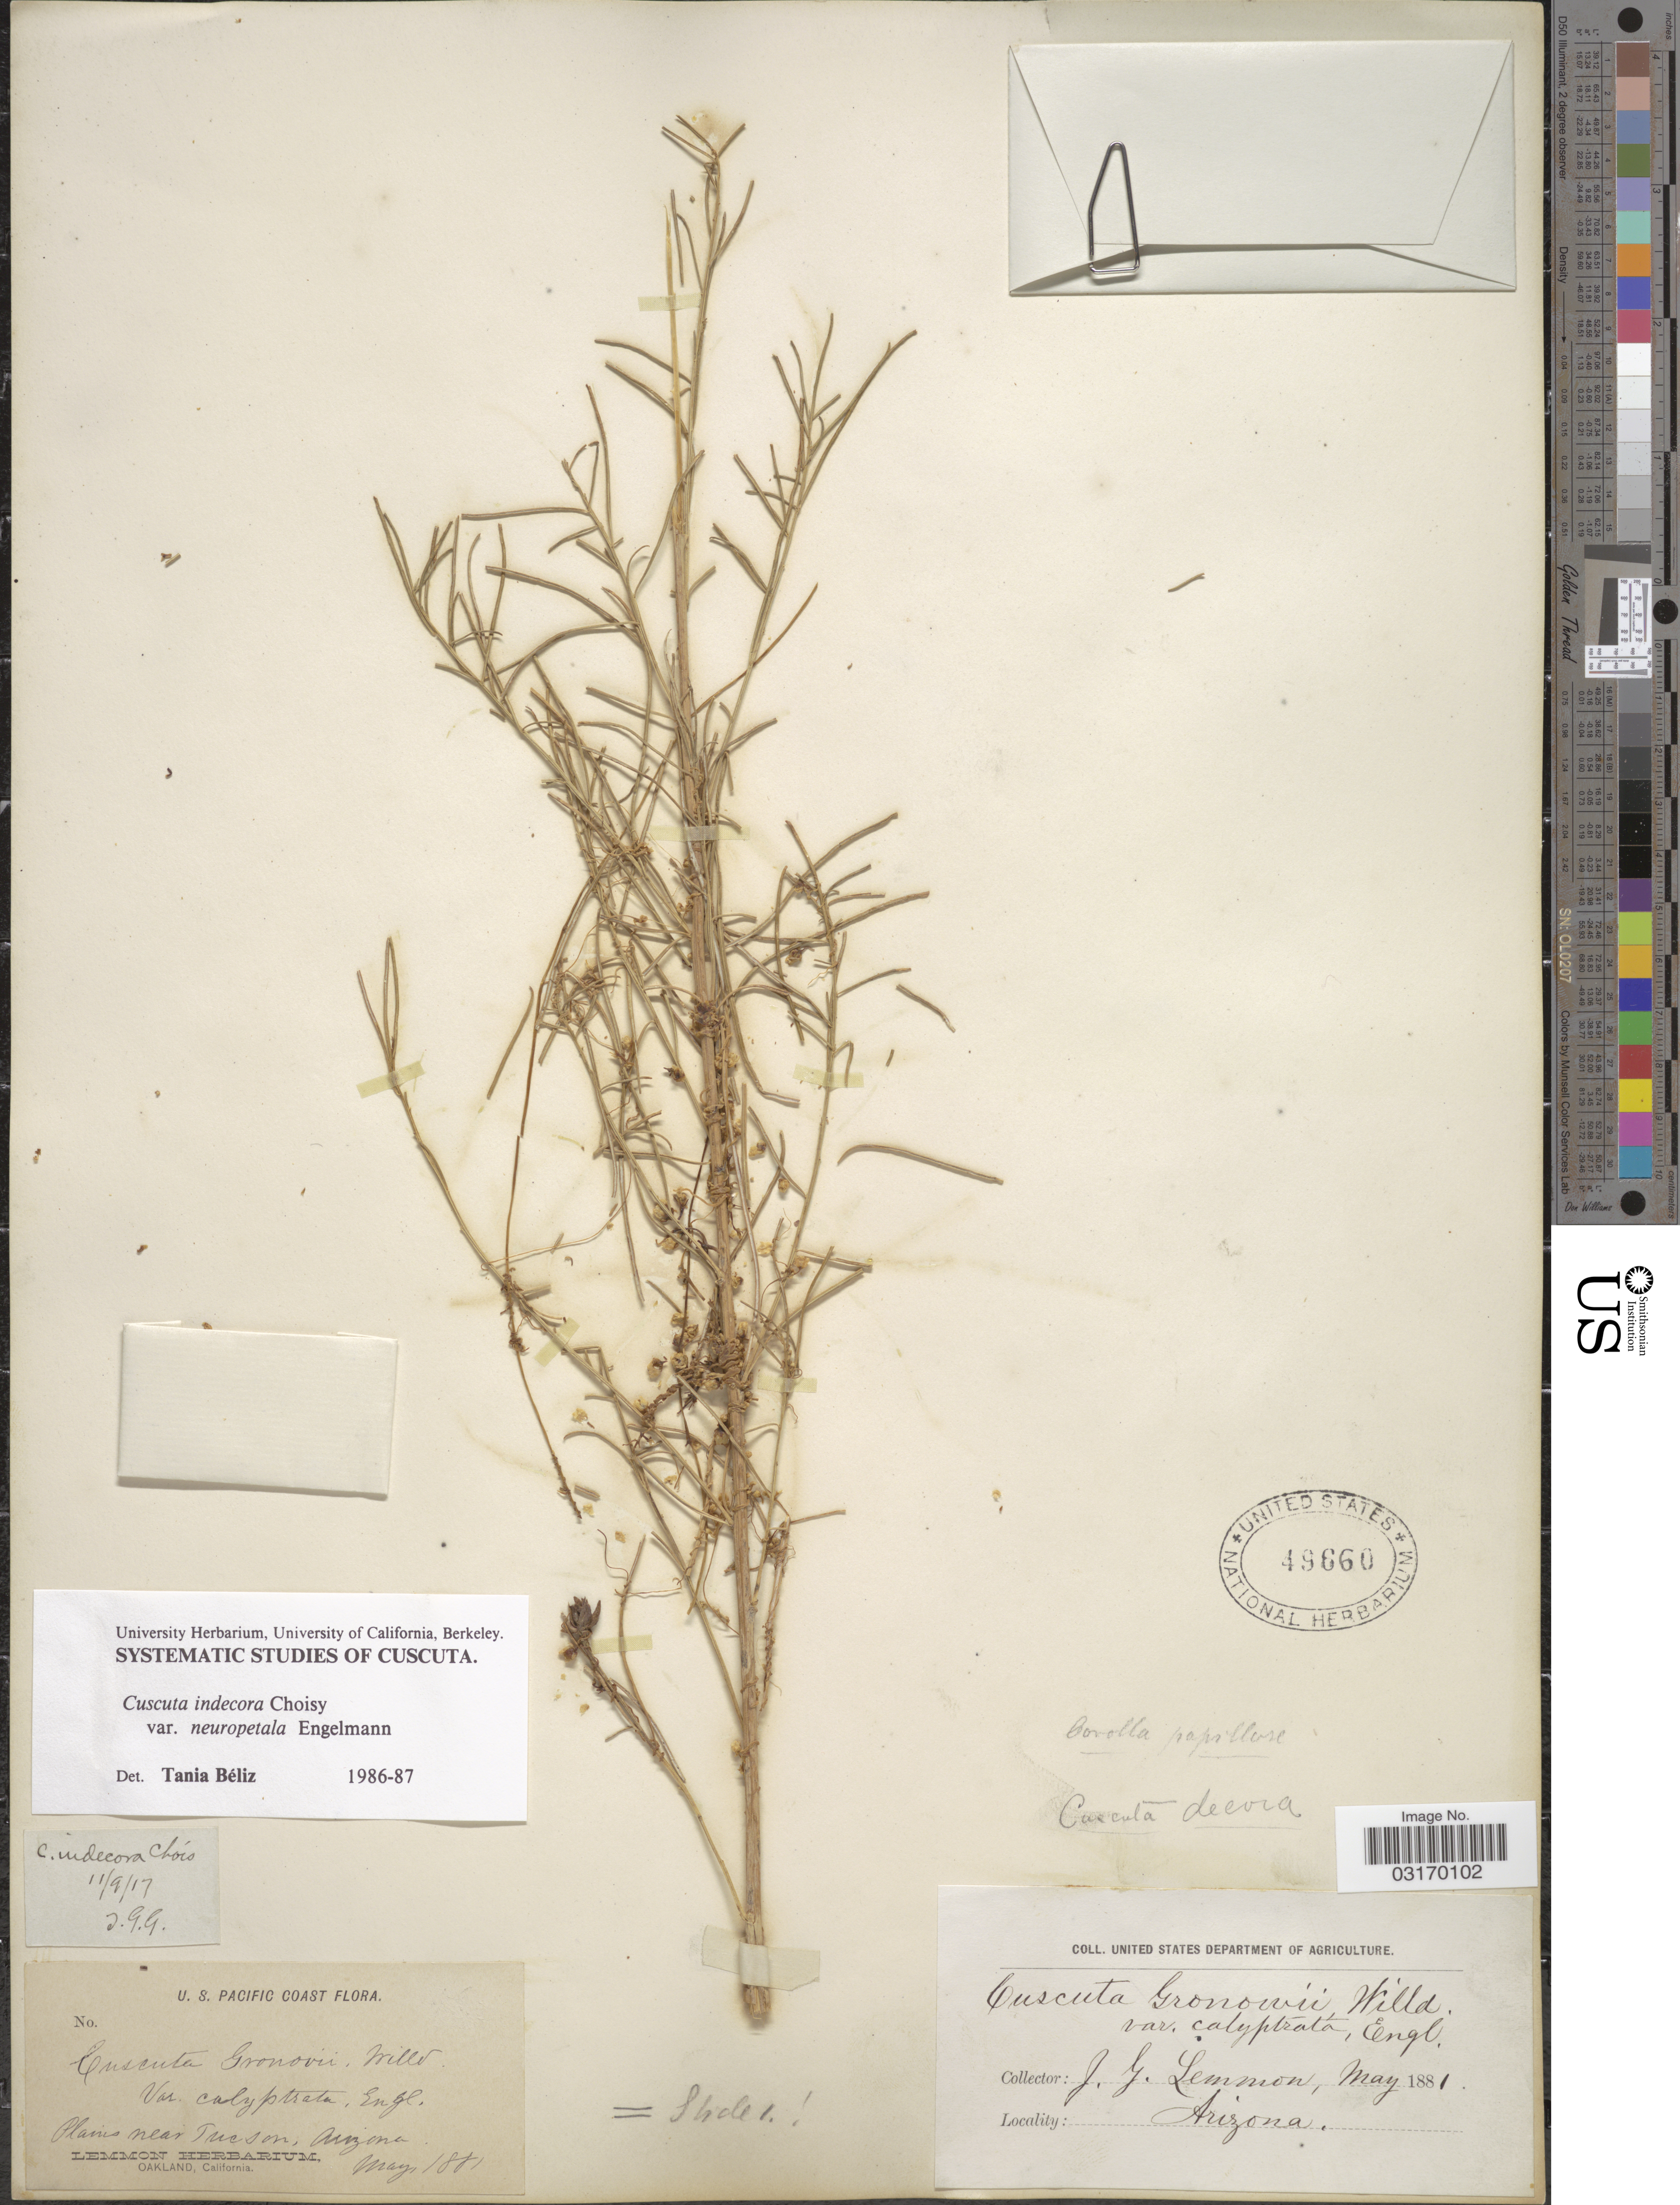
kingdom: Plantae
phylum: Tracheophyta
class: Magnoliopsida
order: Solanales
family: Convolvulaceae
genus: Cuscuta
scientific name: Cuscuta indecora var. neuropetala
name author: (Engelm.) Hitchc.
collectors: J. Lemmon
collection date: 1881-05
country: United States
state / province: Arizona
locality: U.S. Pacific Coast. Plains near Tucson.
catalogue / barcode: US 49660